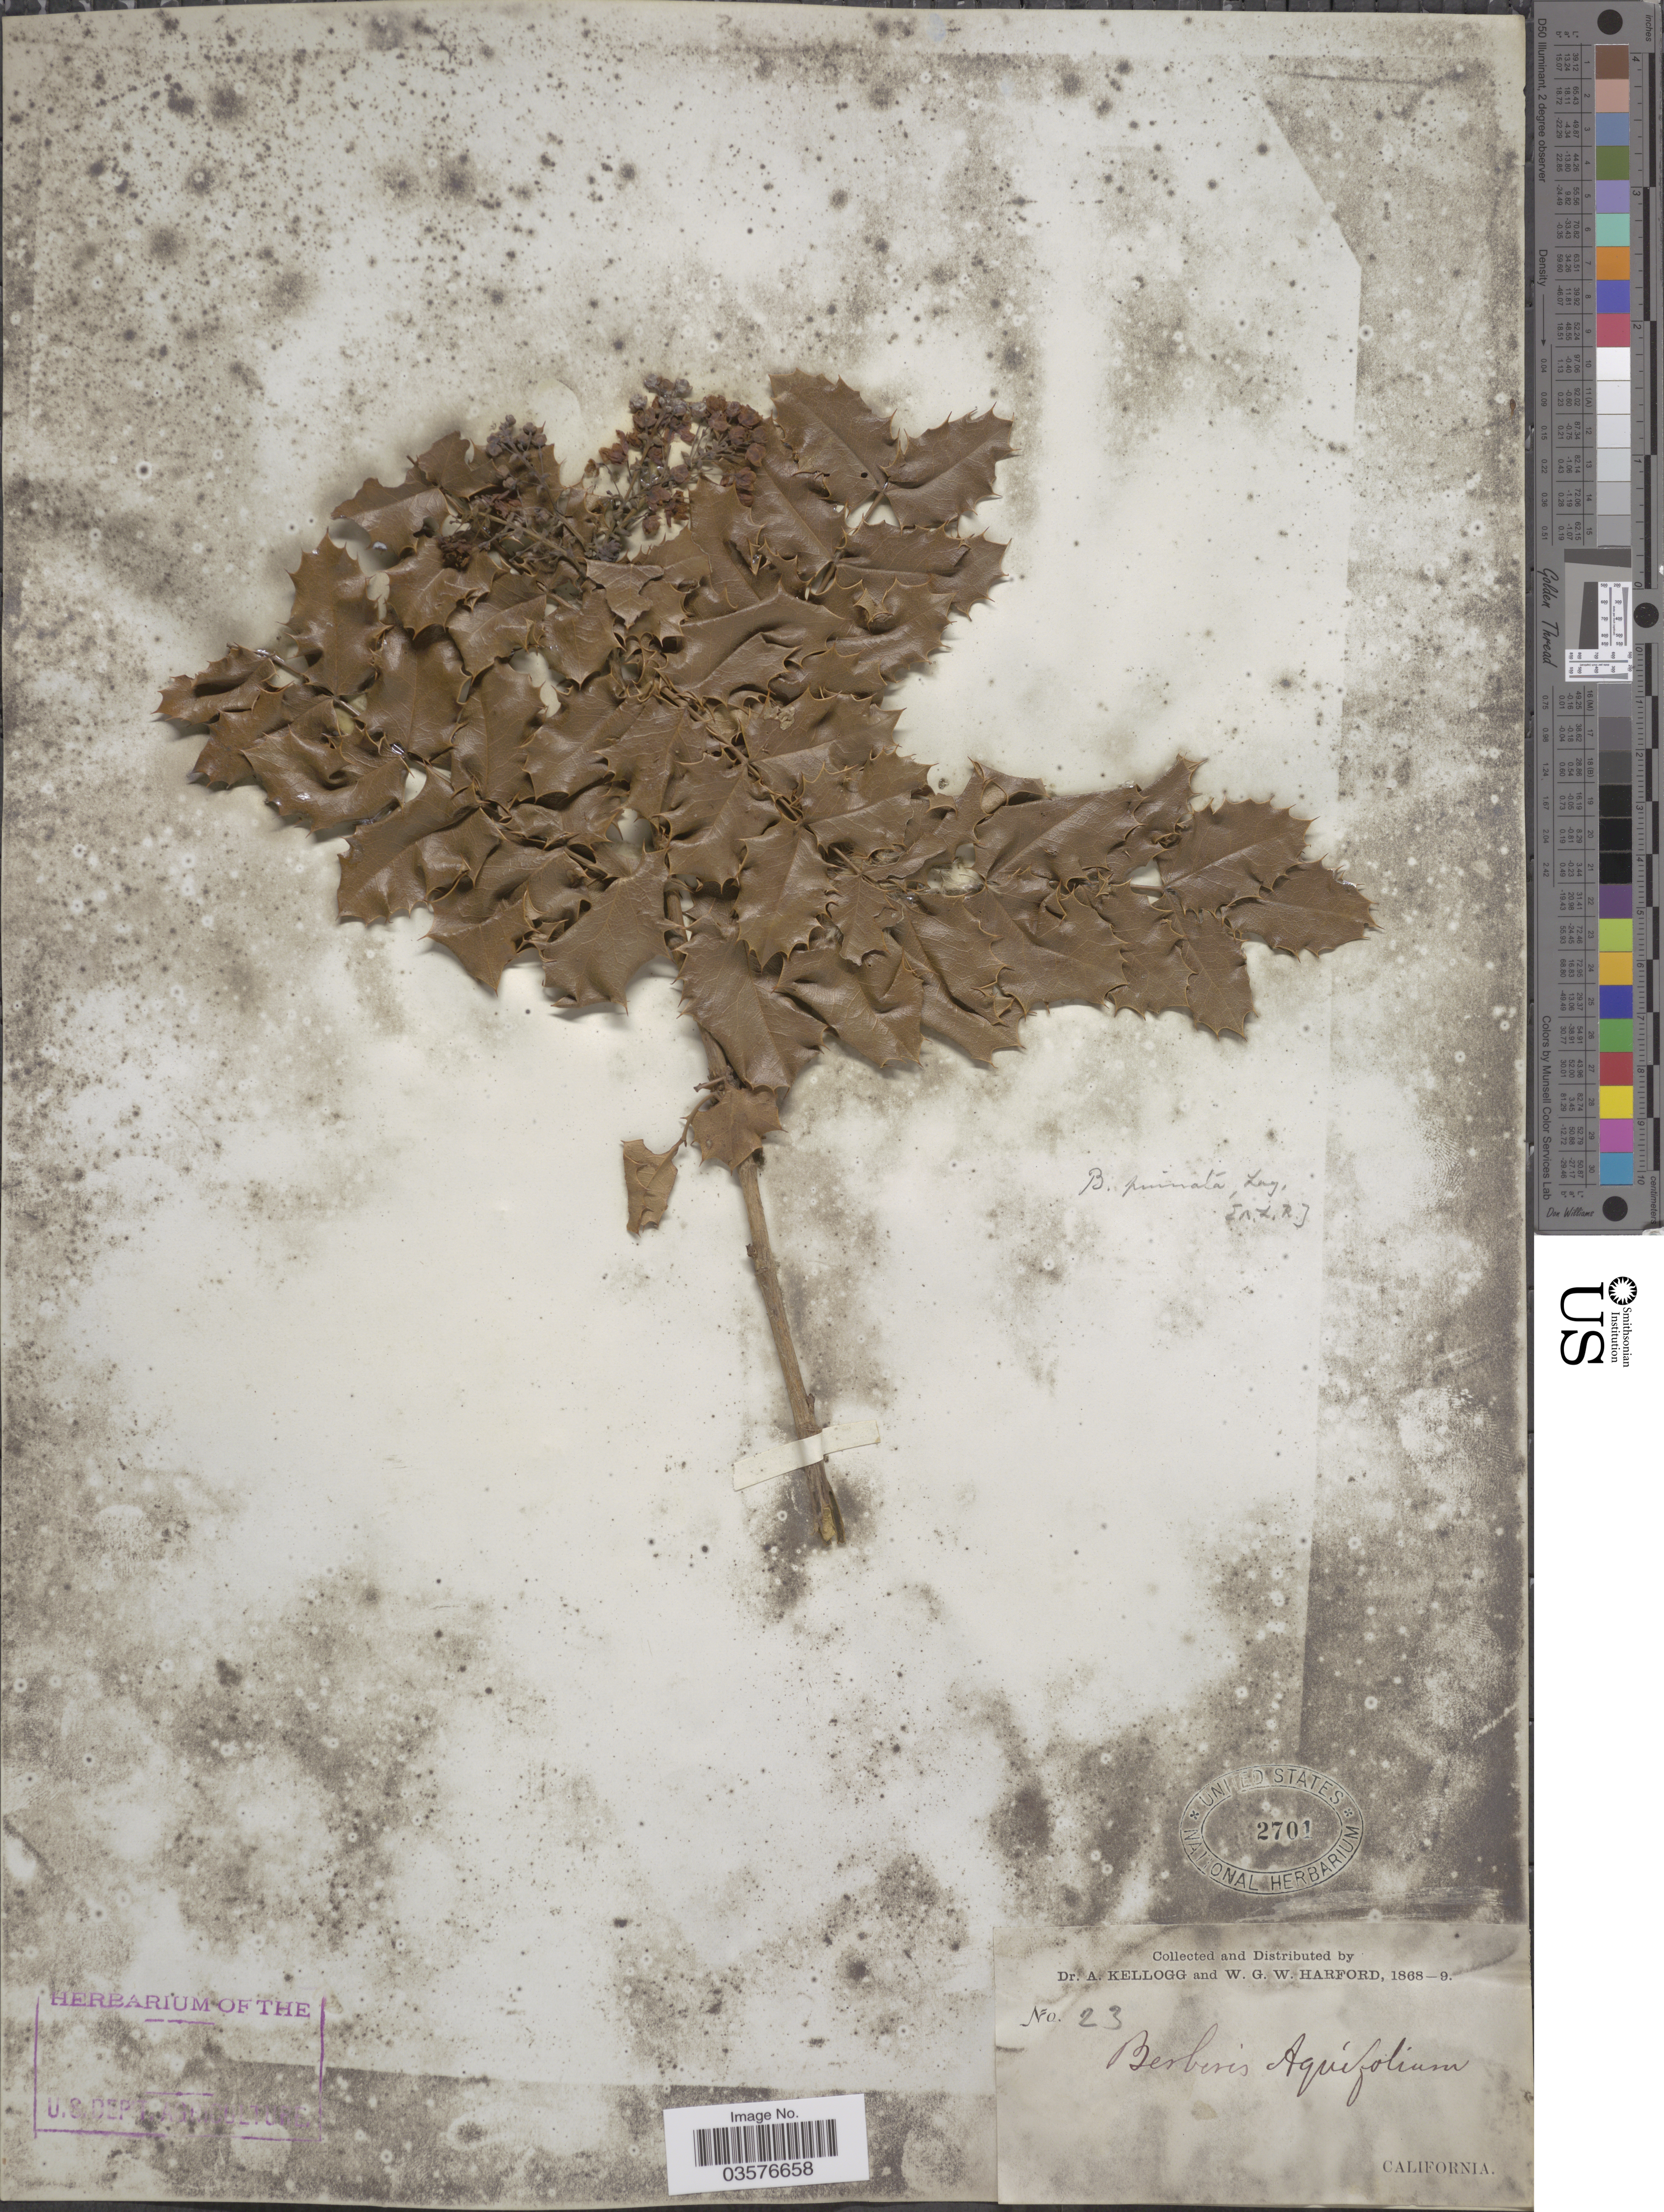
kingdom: Plantae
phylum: Tracheophyta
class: Magnoliopsida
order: Ranunculales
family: Berberidaceae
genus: Mahonia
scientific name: Mahonia pinnata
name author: (Lag.) Fedde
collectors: A. Kellogg & W. G. W. Harford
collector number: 23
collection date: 1868/1869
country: United States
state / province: California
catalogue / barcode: US 2701